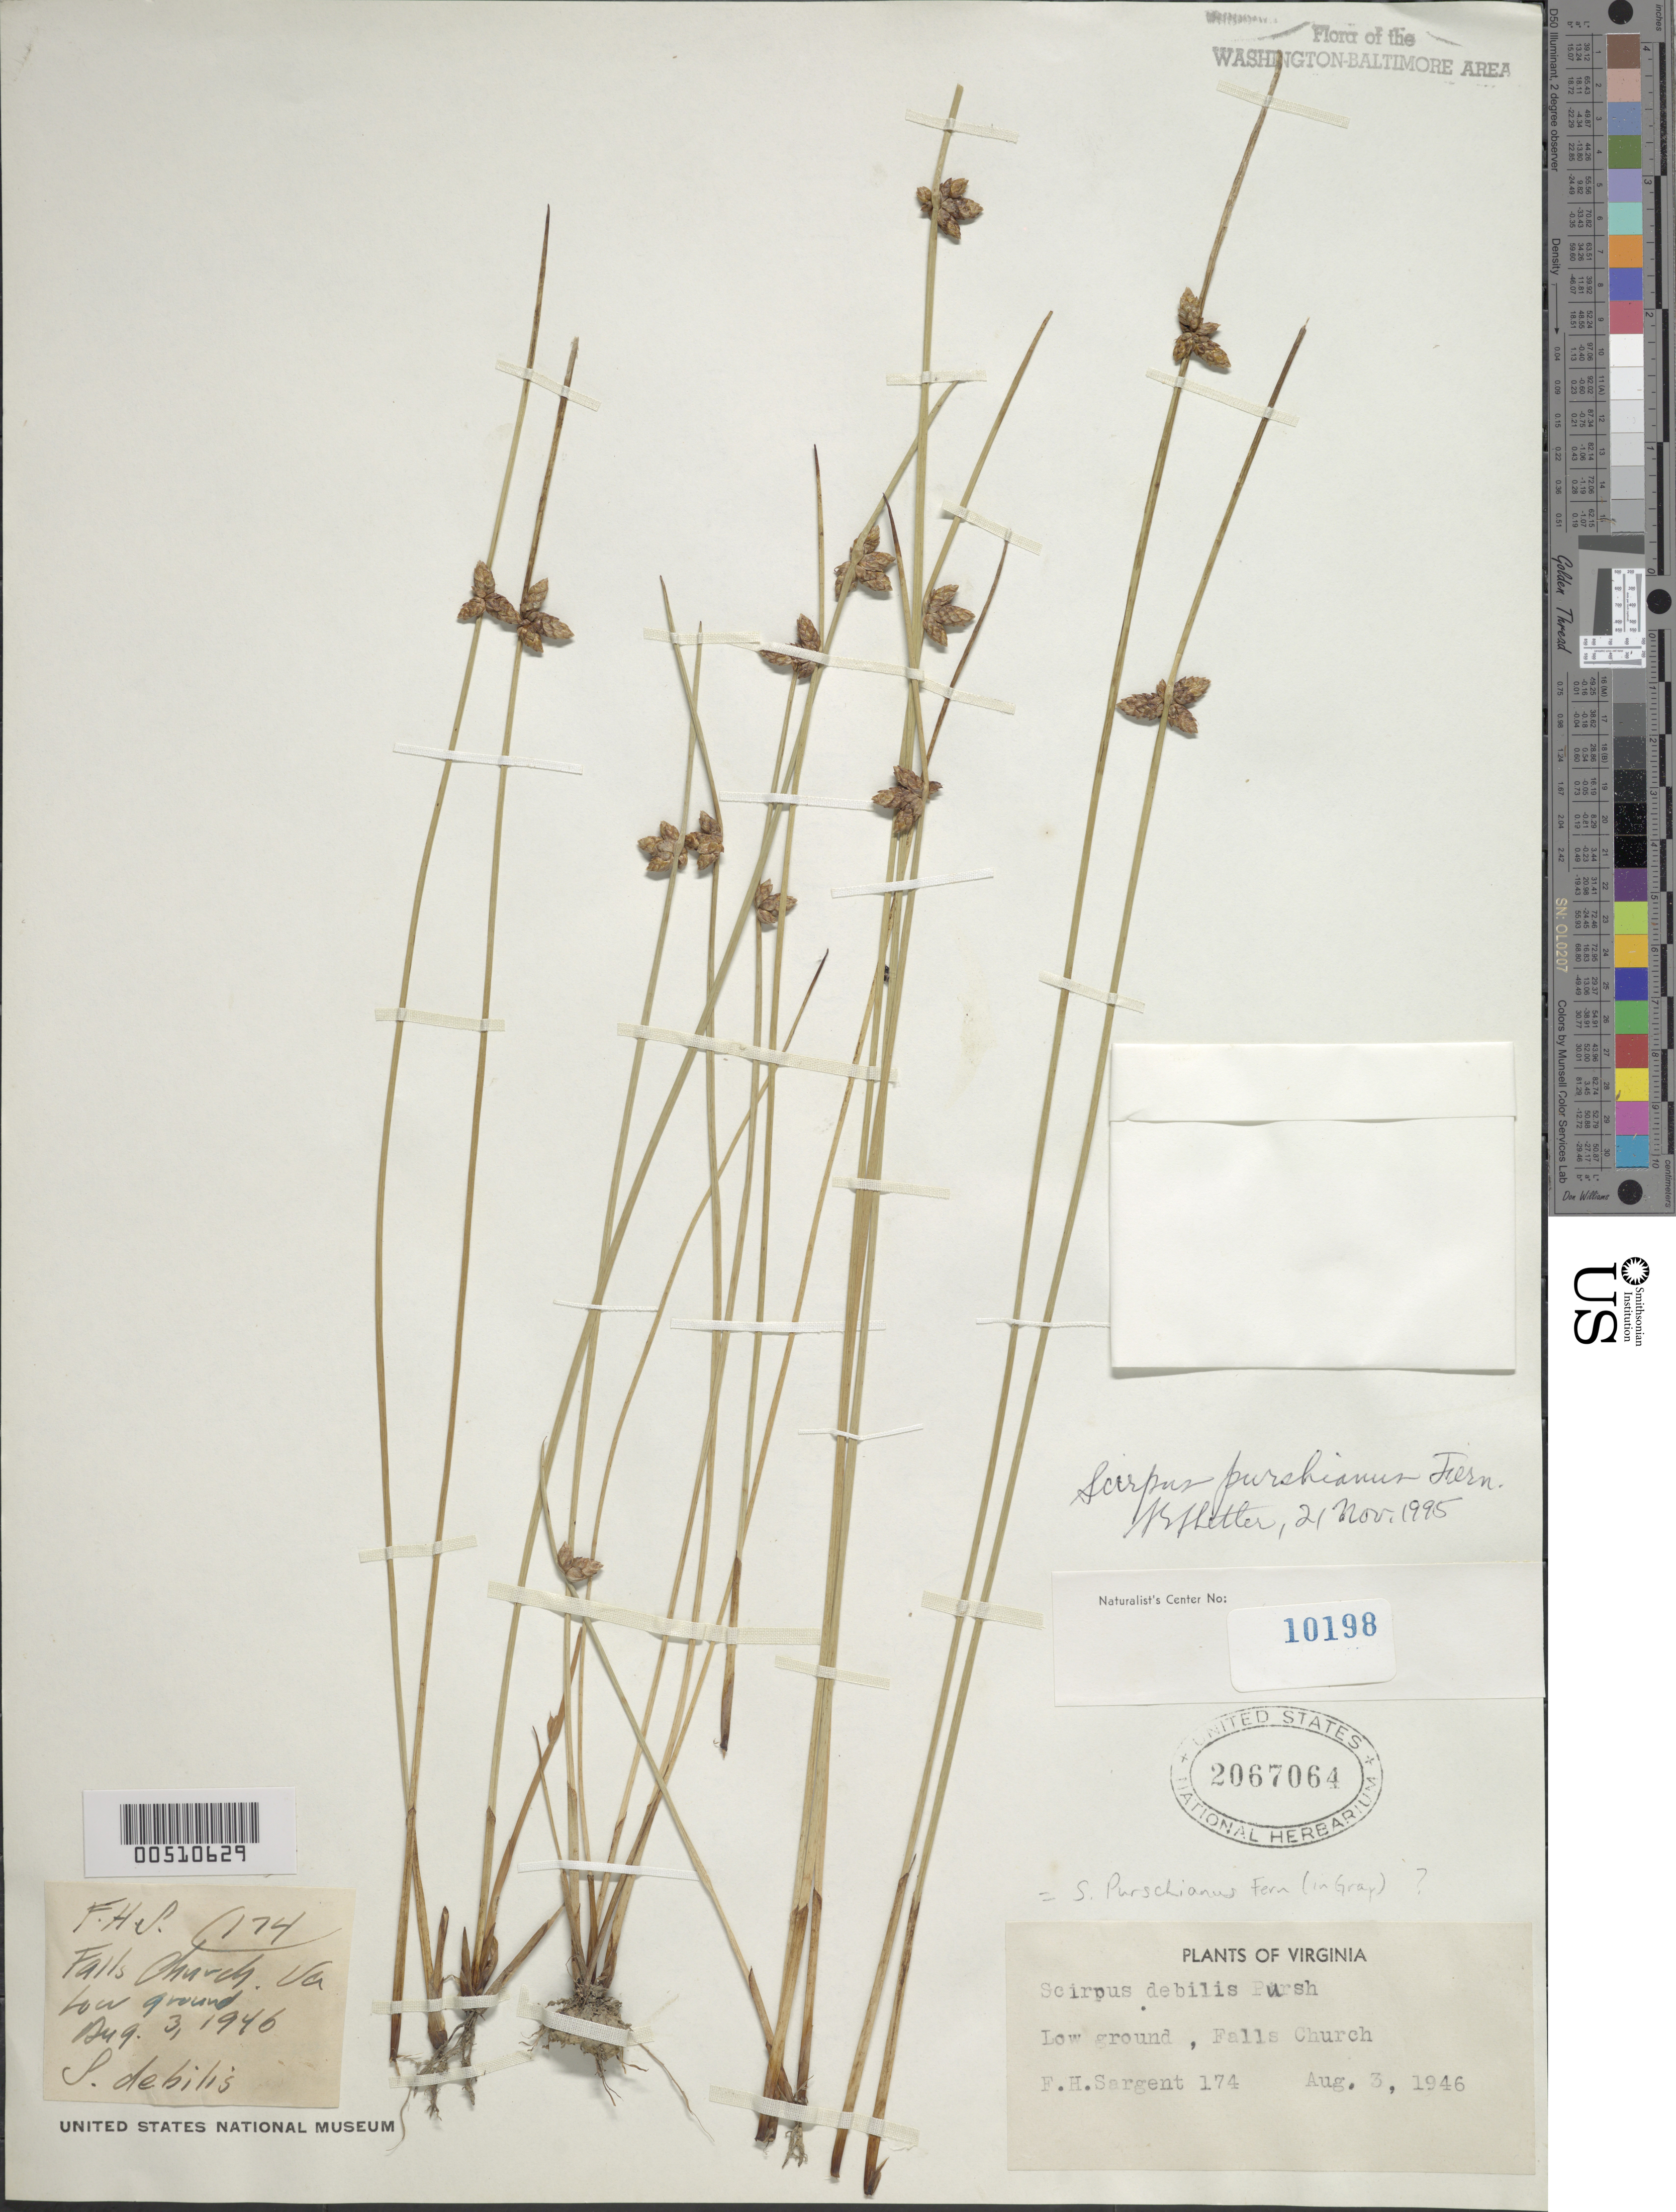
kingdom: Plantae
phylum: Tracheophyta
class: Liliopsida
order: Poales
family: Cyperaceae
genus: Schoenoplectus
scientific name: Schoenoplectus purshianus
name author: (Fernald) M.T. Strong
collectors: F. H. Sargent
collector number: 174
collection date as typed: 03 Aug 1946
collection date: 1946-08-03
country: United States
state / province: Virginia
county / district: City of Falls Church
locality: Falls Church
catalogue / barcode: US 2067064